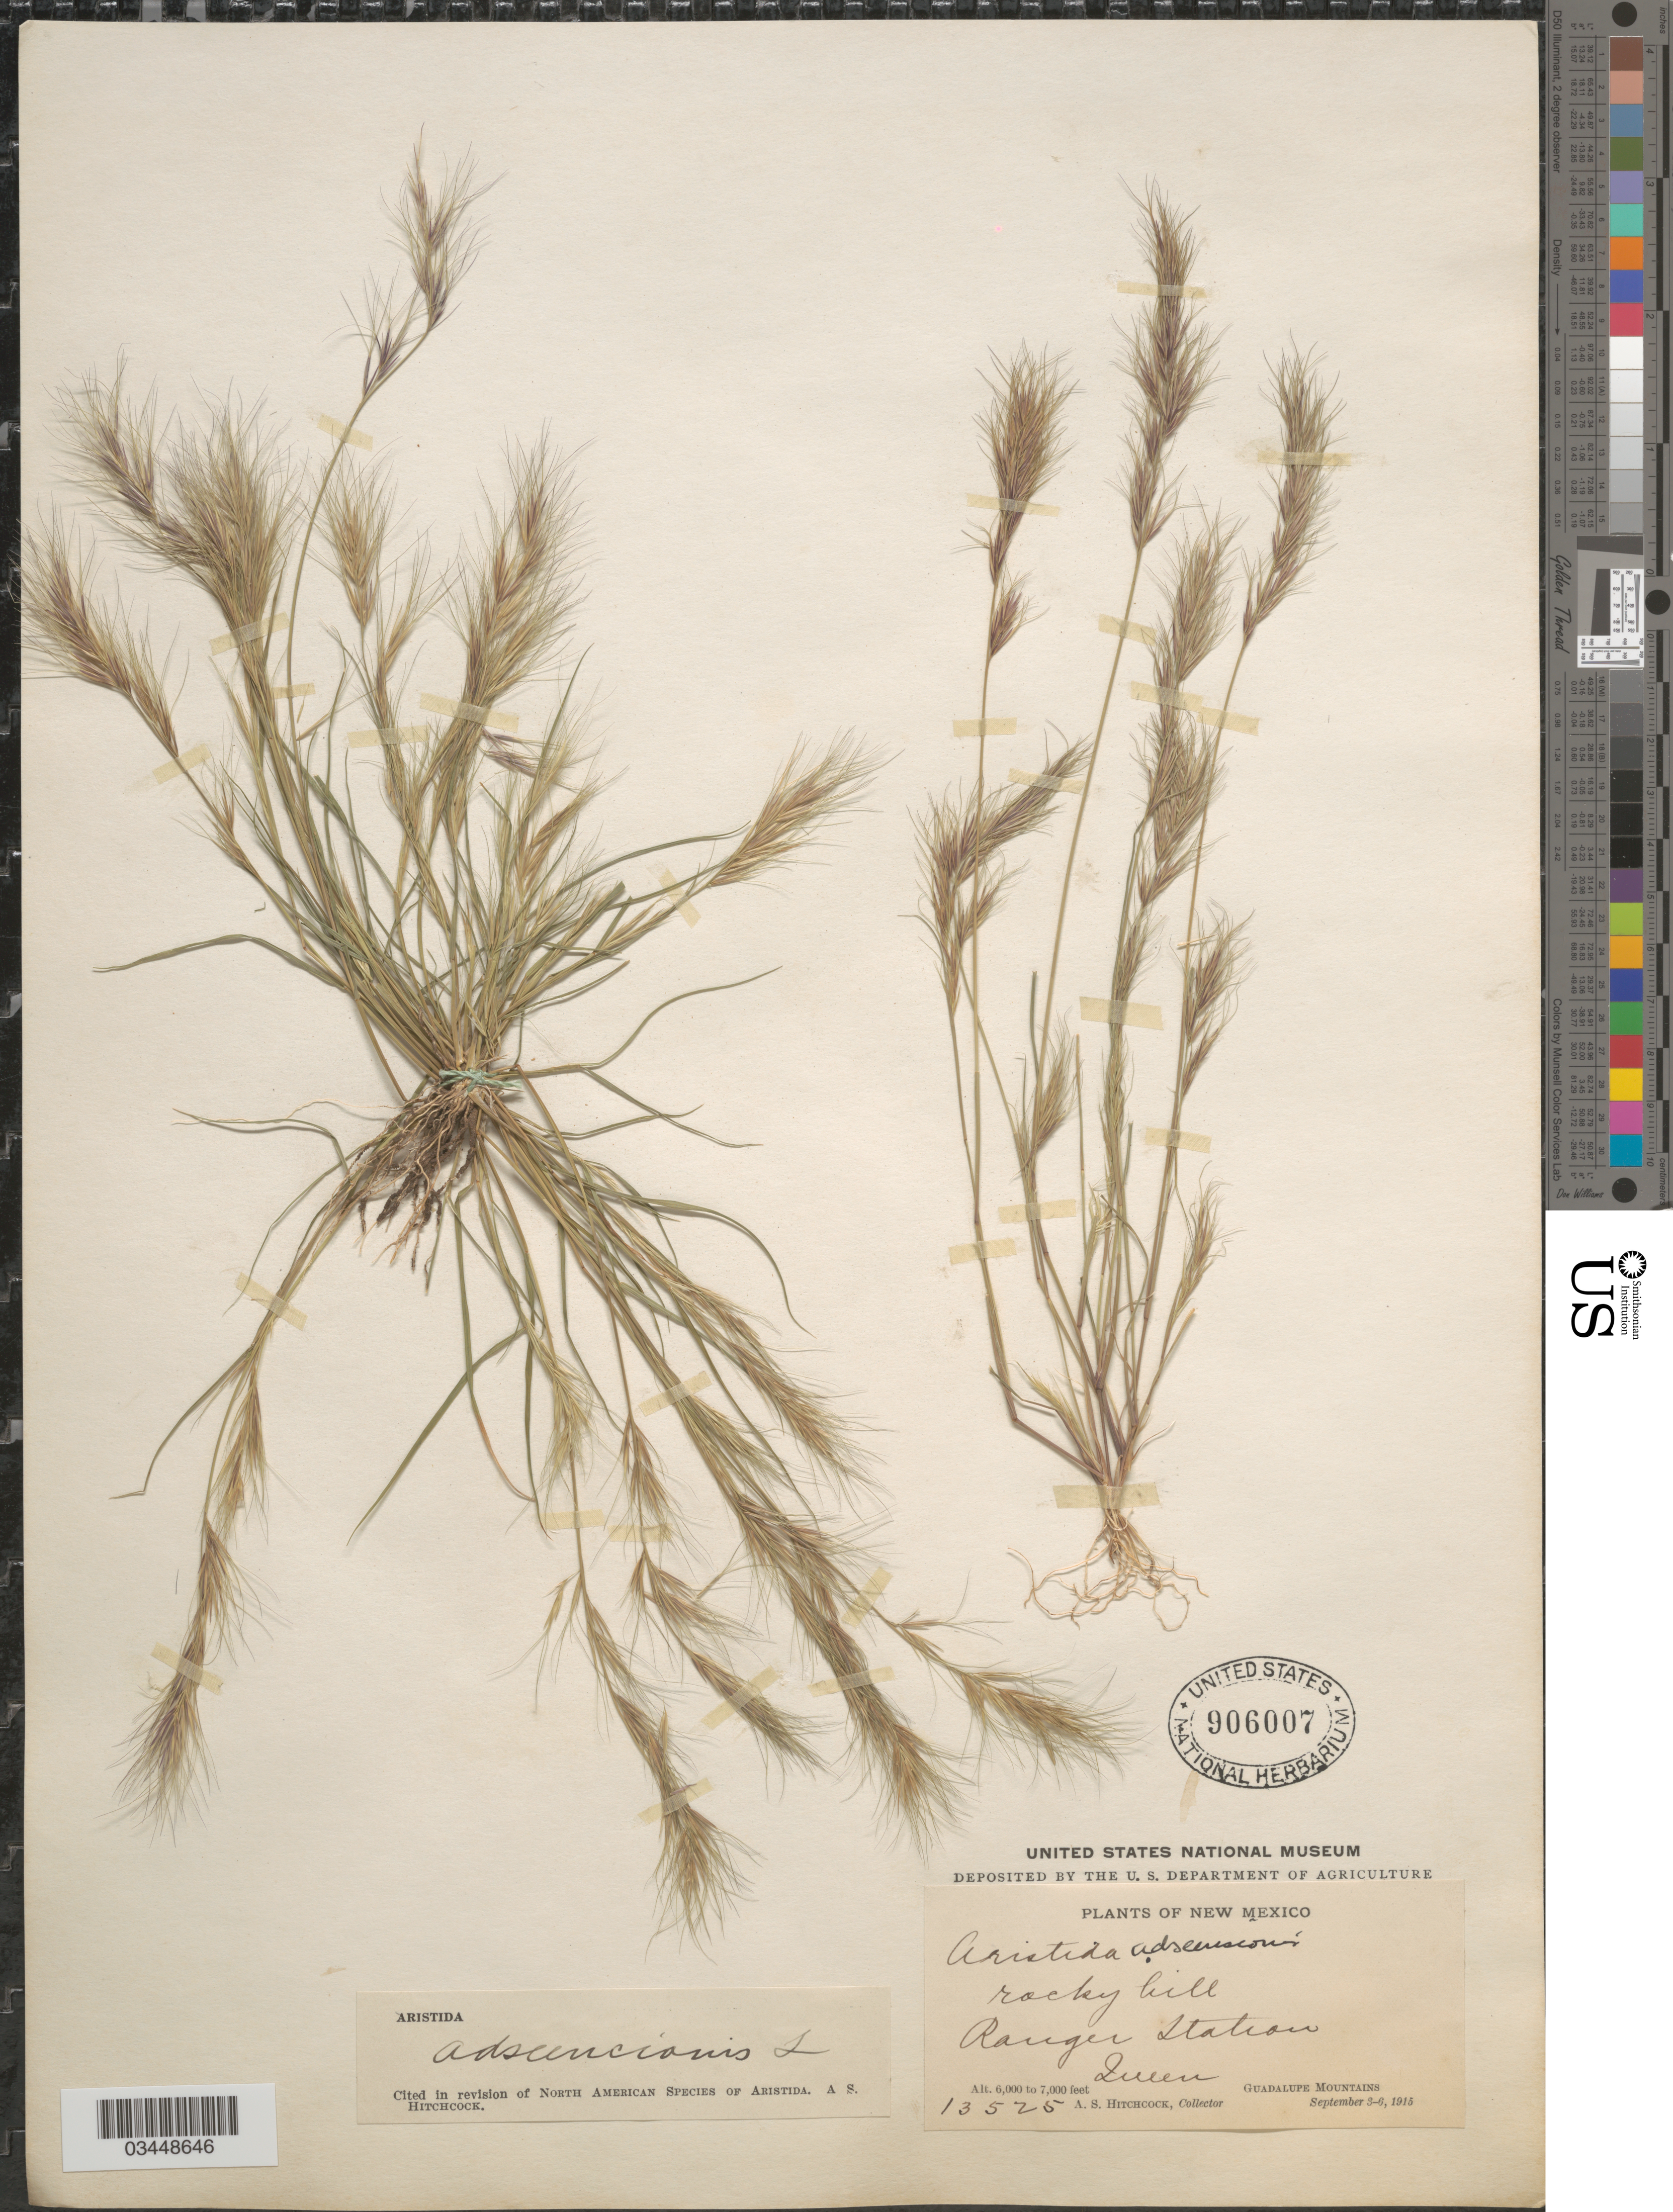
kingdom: Plantae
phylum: Tracheophyta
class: Liliopsida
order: Poales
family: Poaceae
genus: Aristida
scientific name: Aristida adscensionis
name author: L.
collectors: A. S. Hitchcock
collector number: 13525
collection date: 1915-09-03/1915-09-06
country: United States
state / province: New Mexico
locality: Ranger Station. Queen. Guadalupe Mountains.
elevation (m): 1829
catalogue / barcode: US 906007